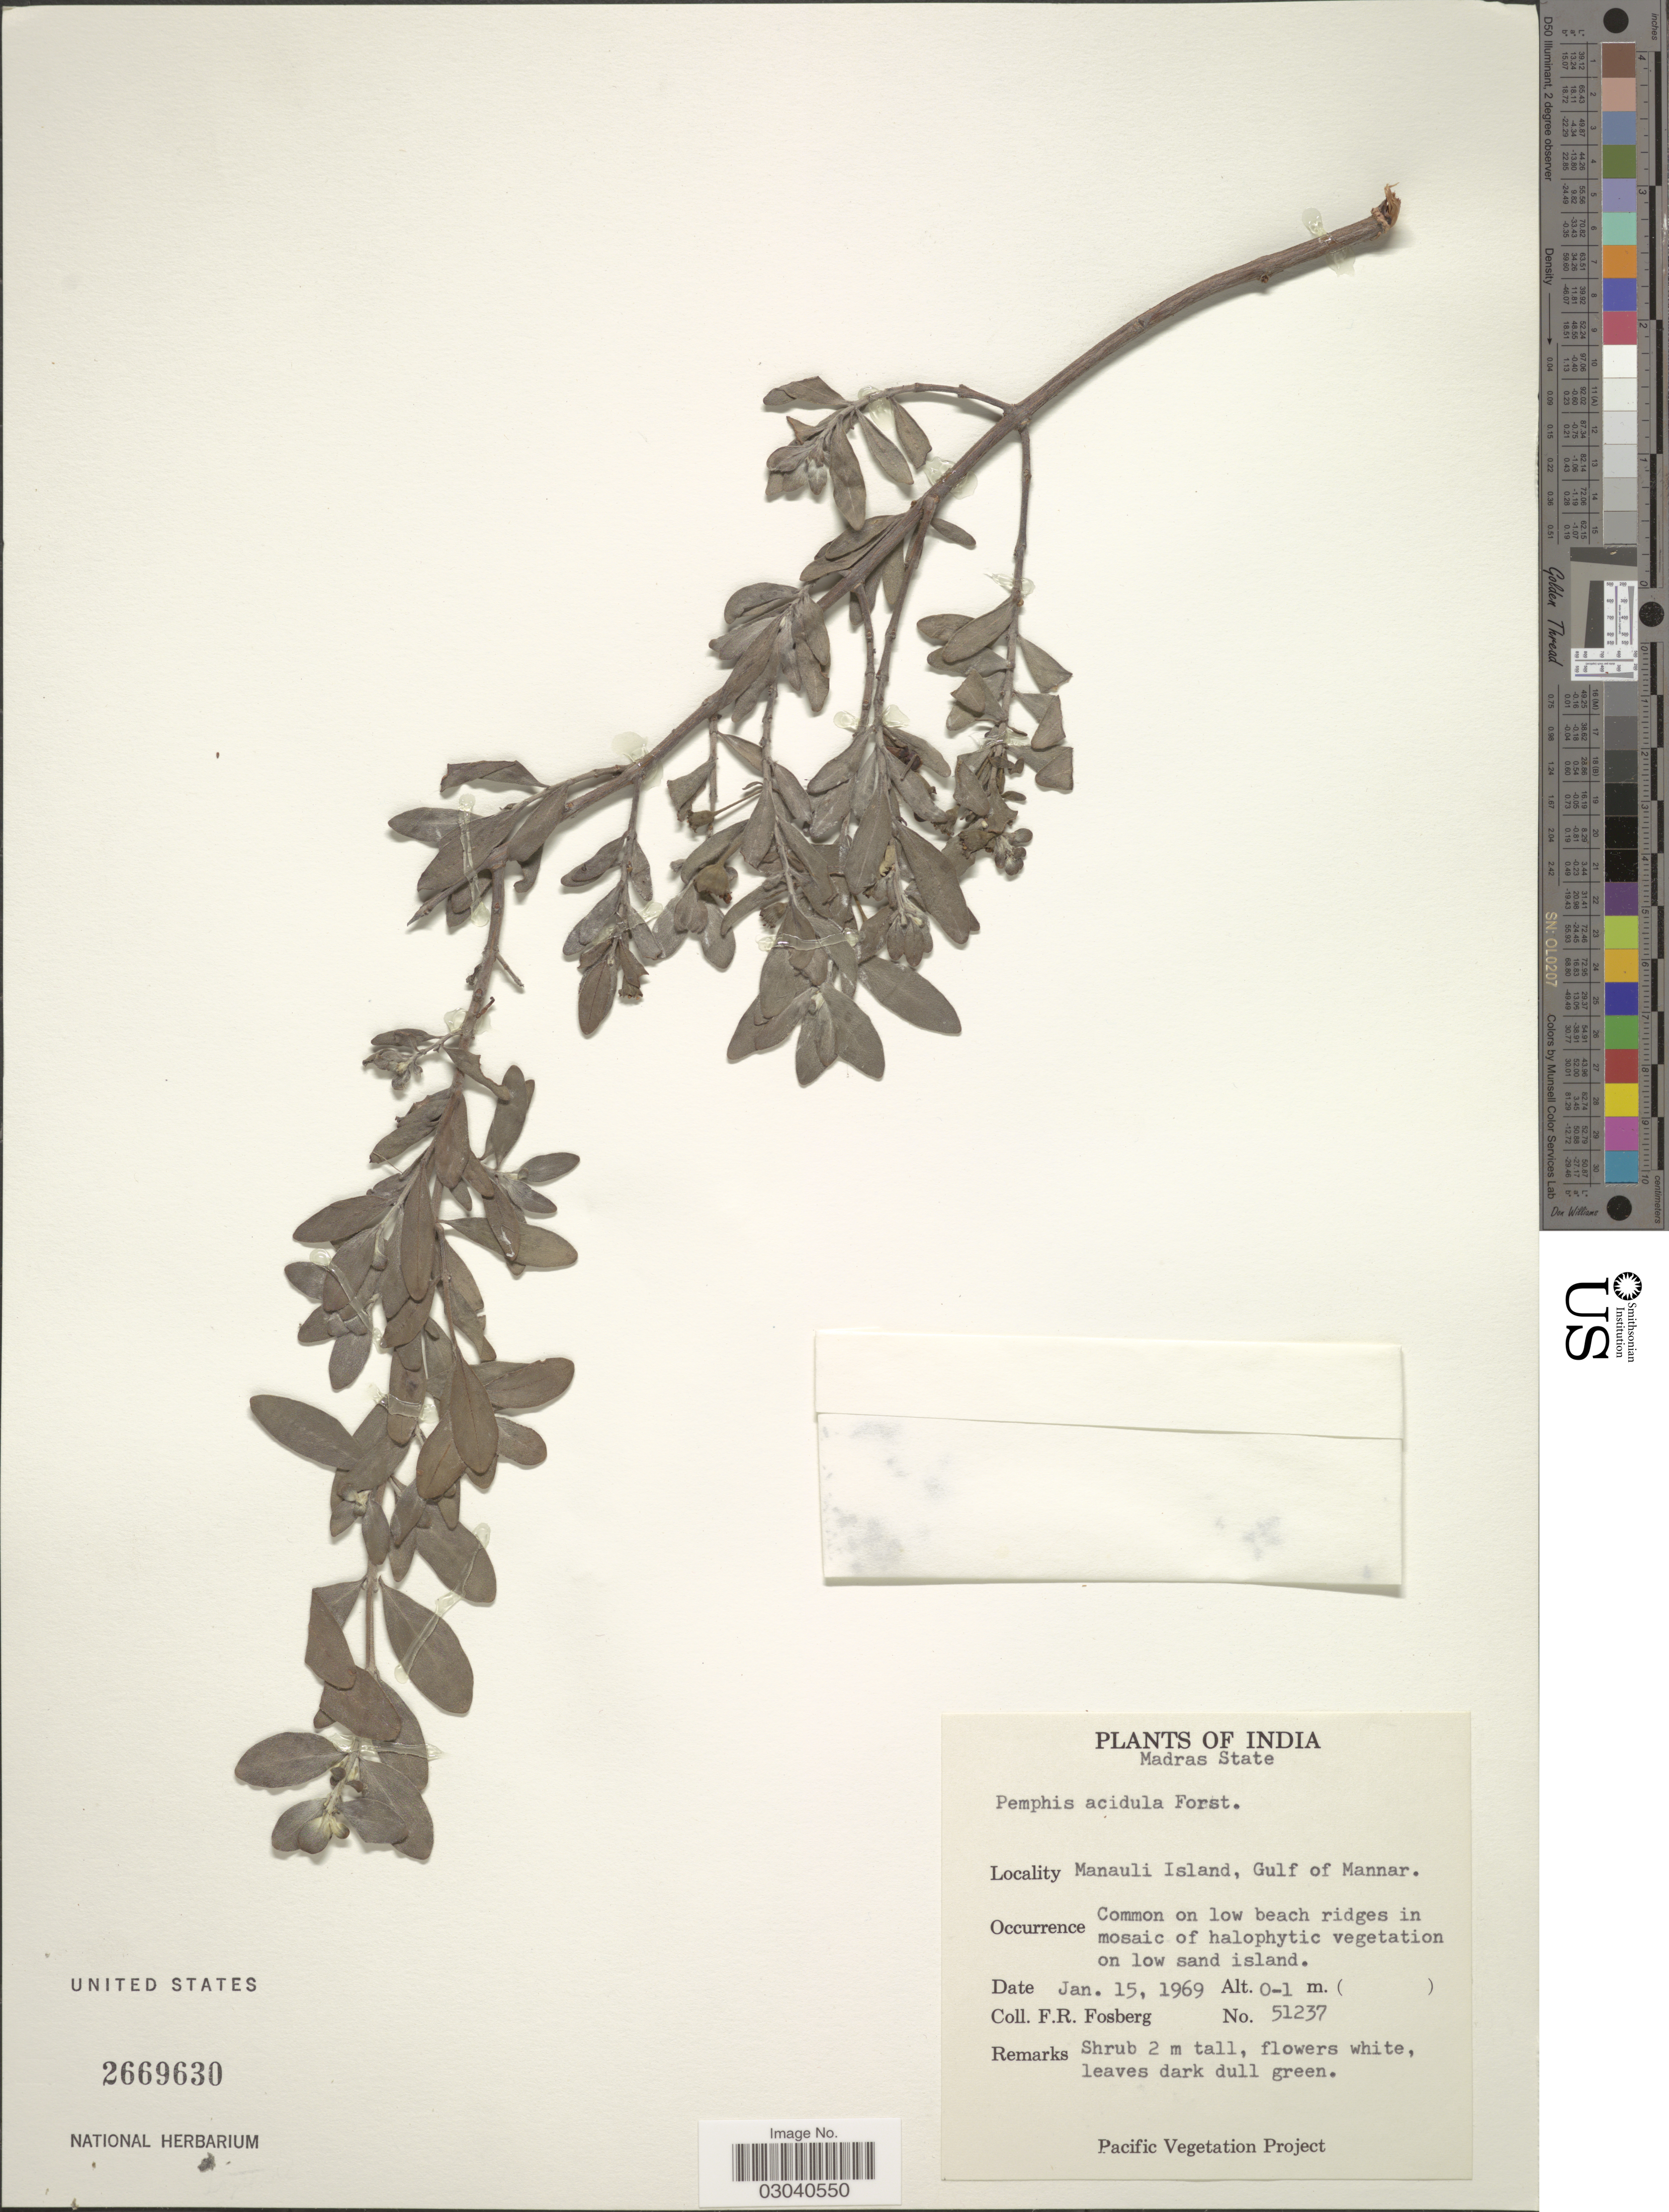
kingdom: Plantae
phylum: Tracheophyta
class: Magnoliopsida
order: Myrtales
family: Lythraceae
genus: Pemphis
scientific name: Pemphis acidula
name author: J.R. Forst. & G. Forst.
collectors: F. R. Fosberg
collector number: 51237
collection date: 1969-01-15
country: India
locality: Madras State. Manauli Island, Gulf of Mannar.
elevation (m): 0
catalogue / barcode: US 2669630